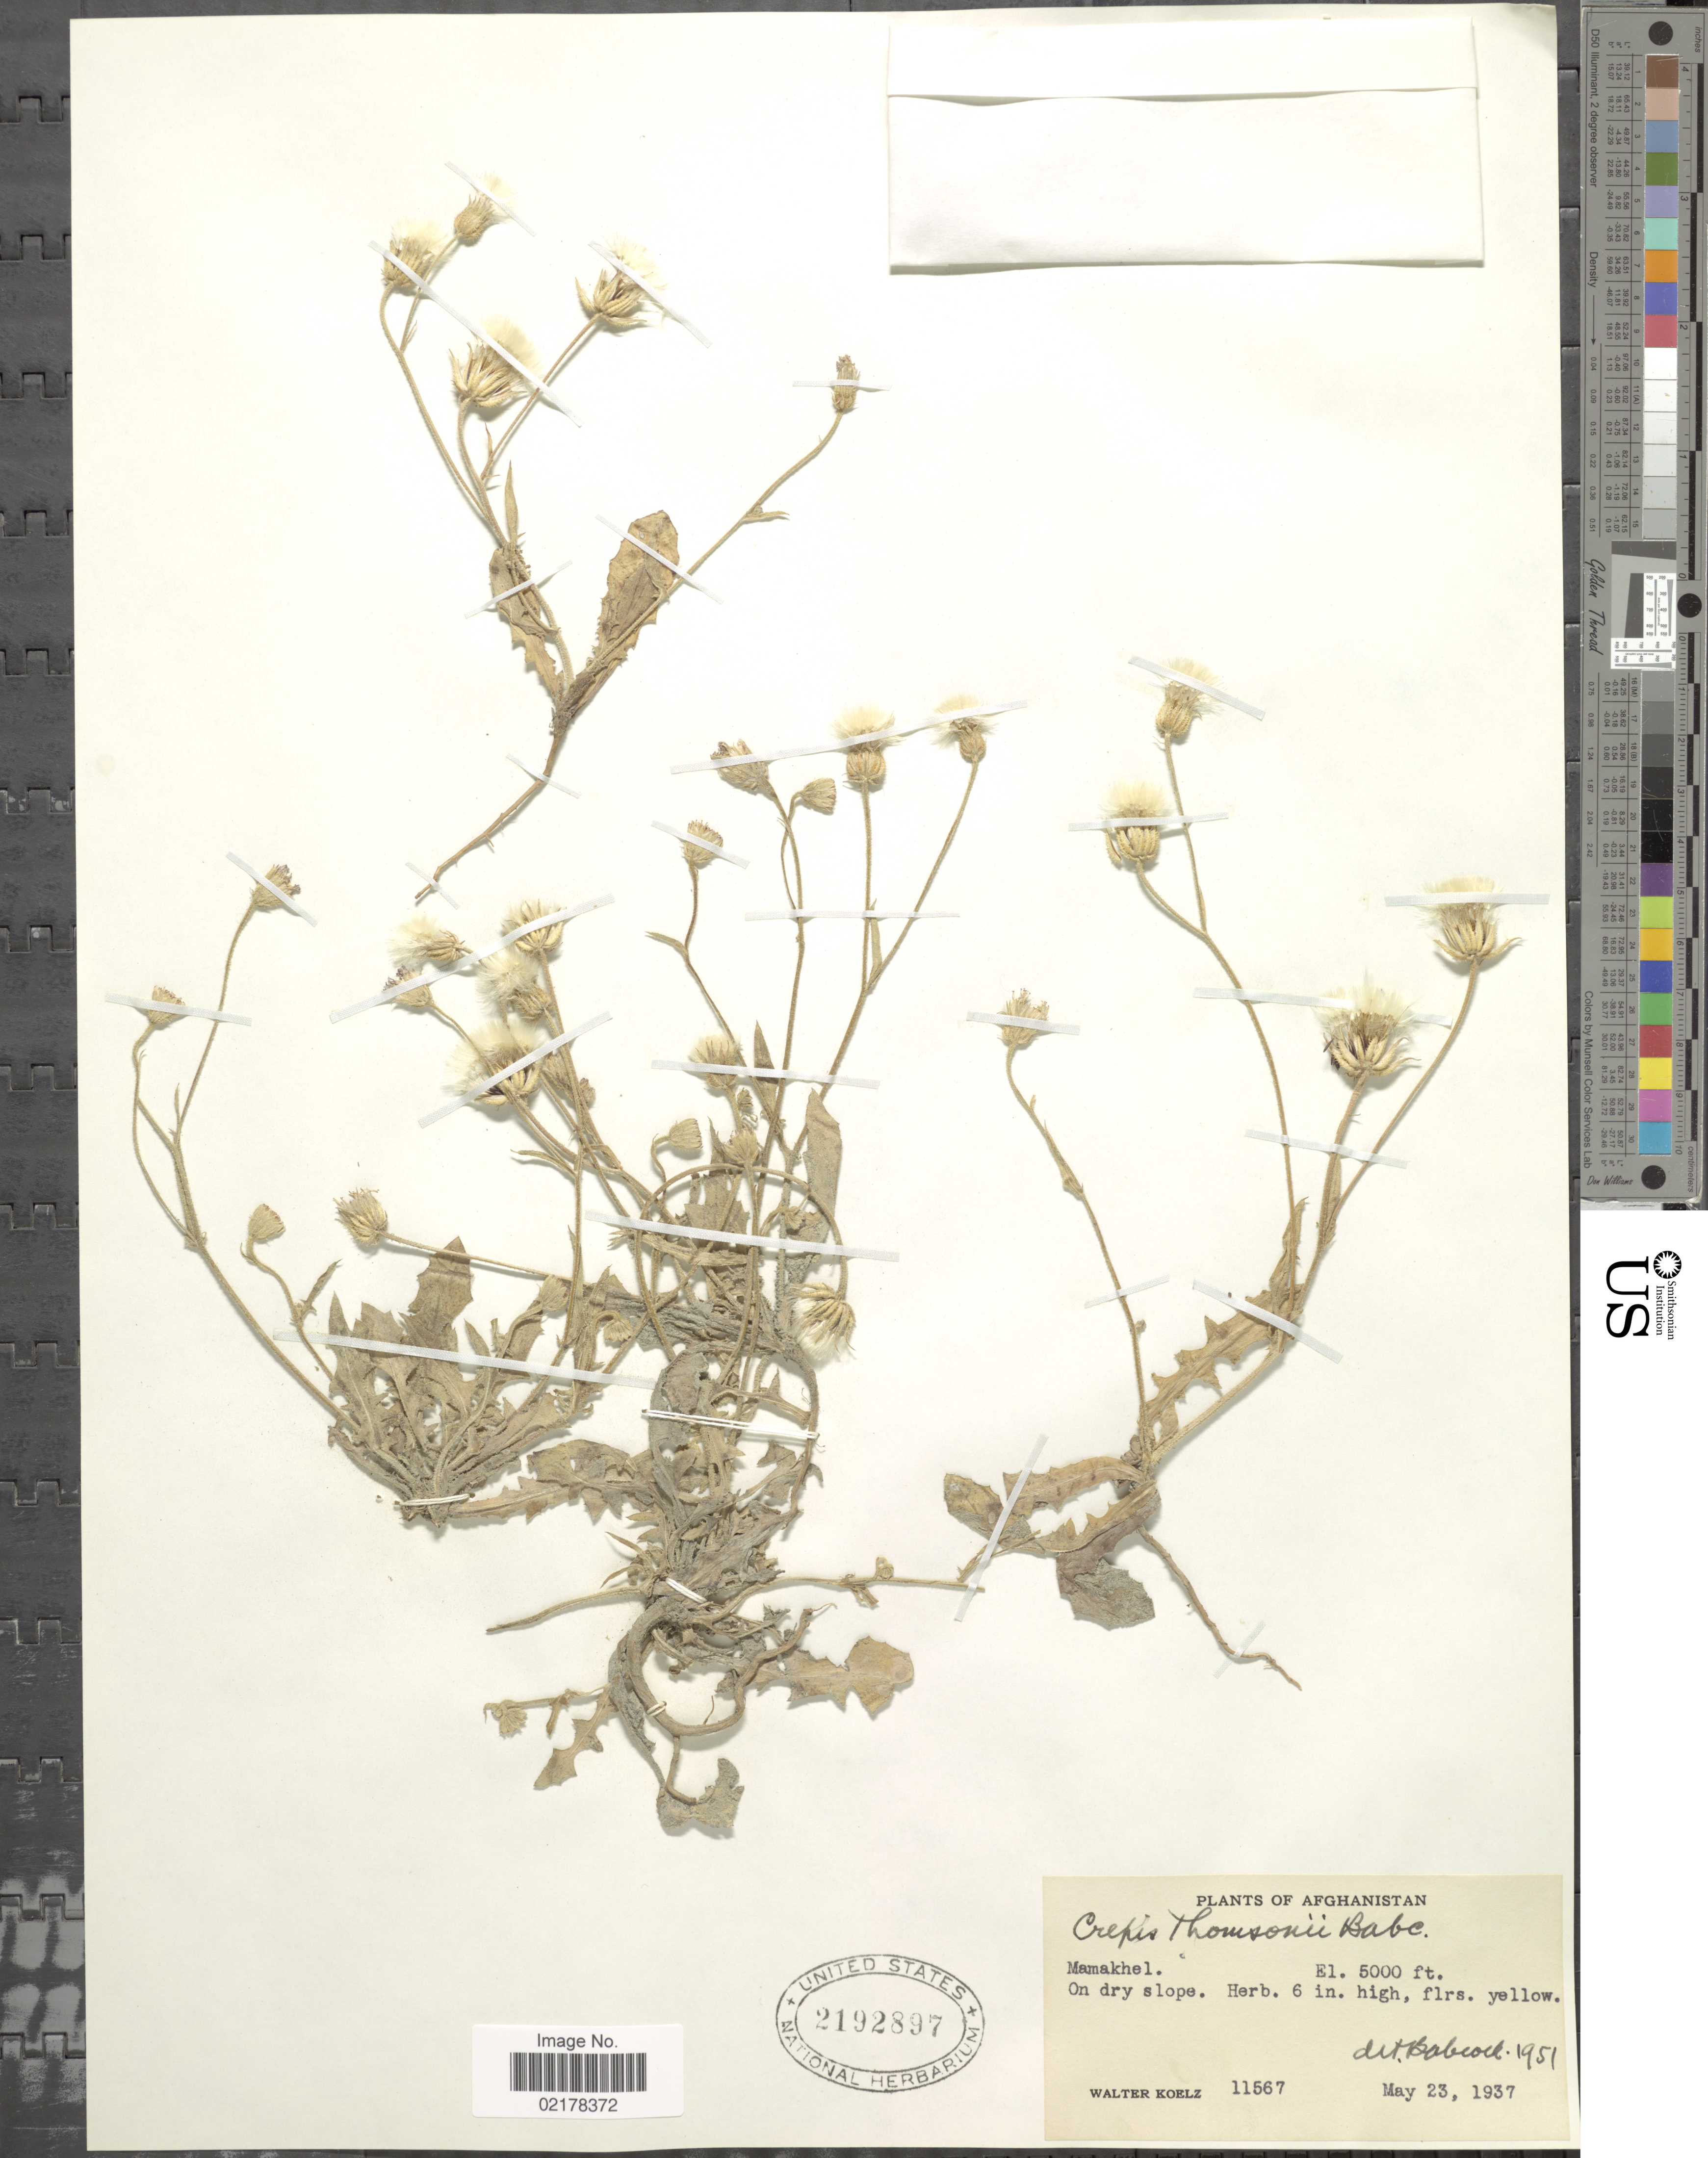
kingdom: Plantae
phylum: Tracheophyta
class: Magnoliopsida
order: Asterales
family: Asteraceae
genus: Crepis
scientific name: Crepis foetida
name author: L.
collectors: W. N. Koelz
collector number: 11567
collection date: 1937-05-23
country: Afghanistan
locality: Mamakhel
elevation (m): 1524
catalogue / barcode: US 2192897